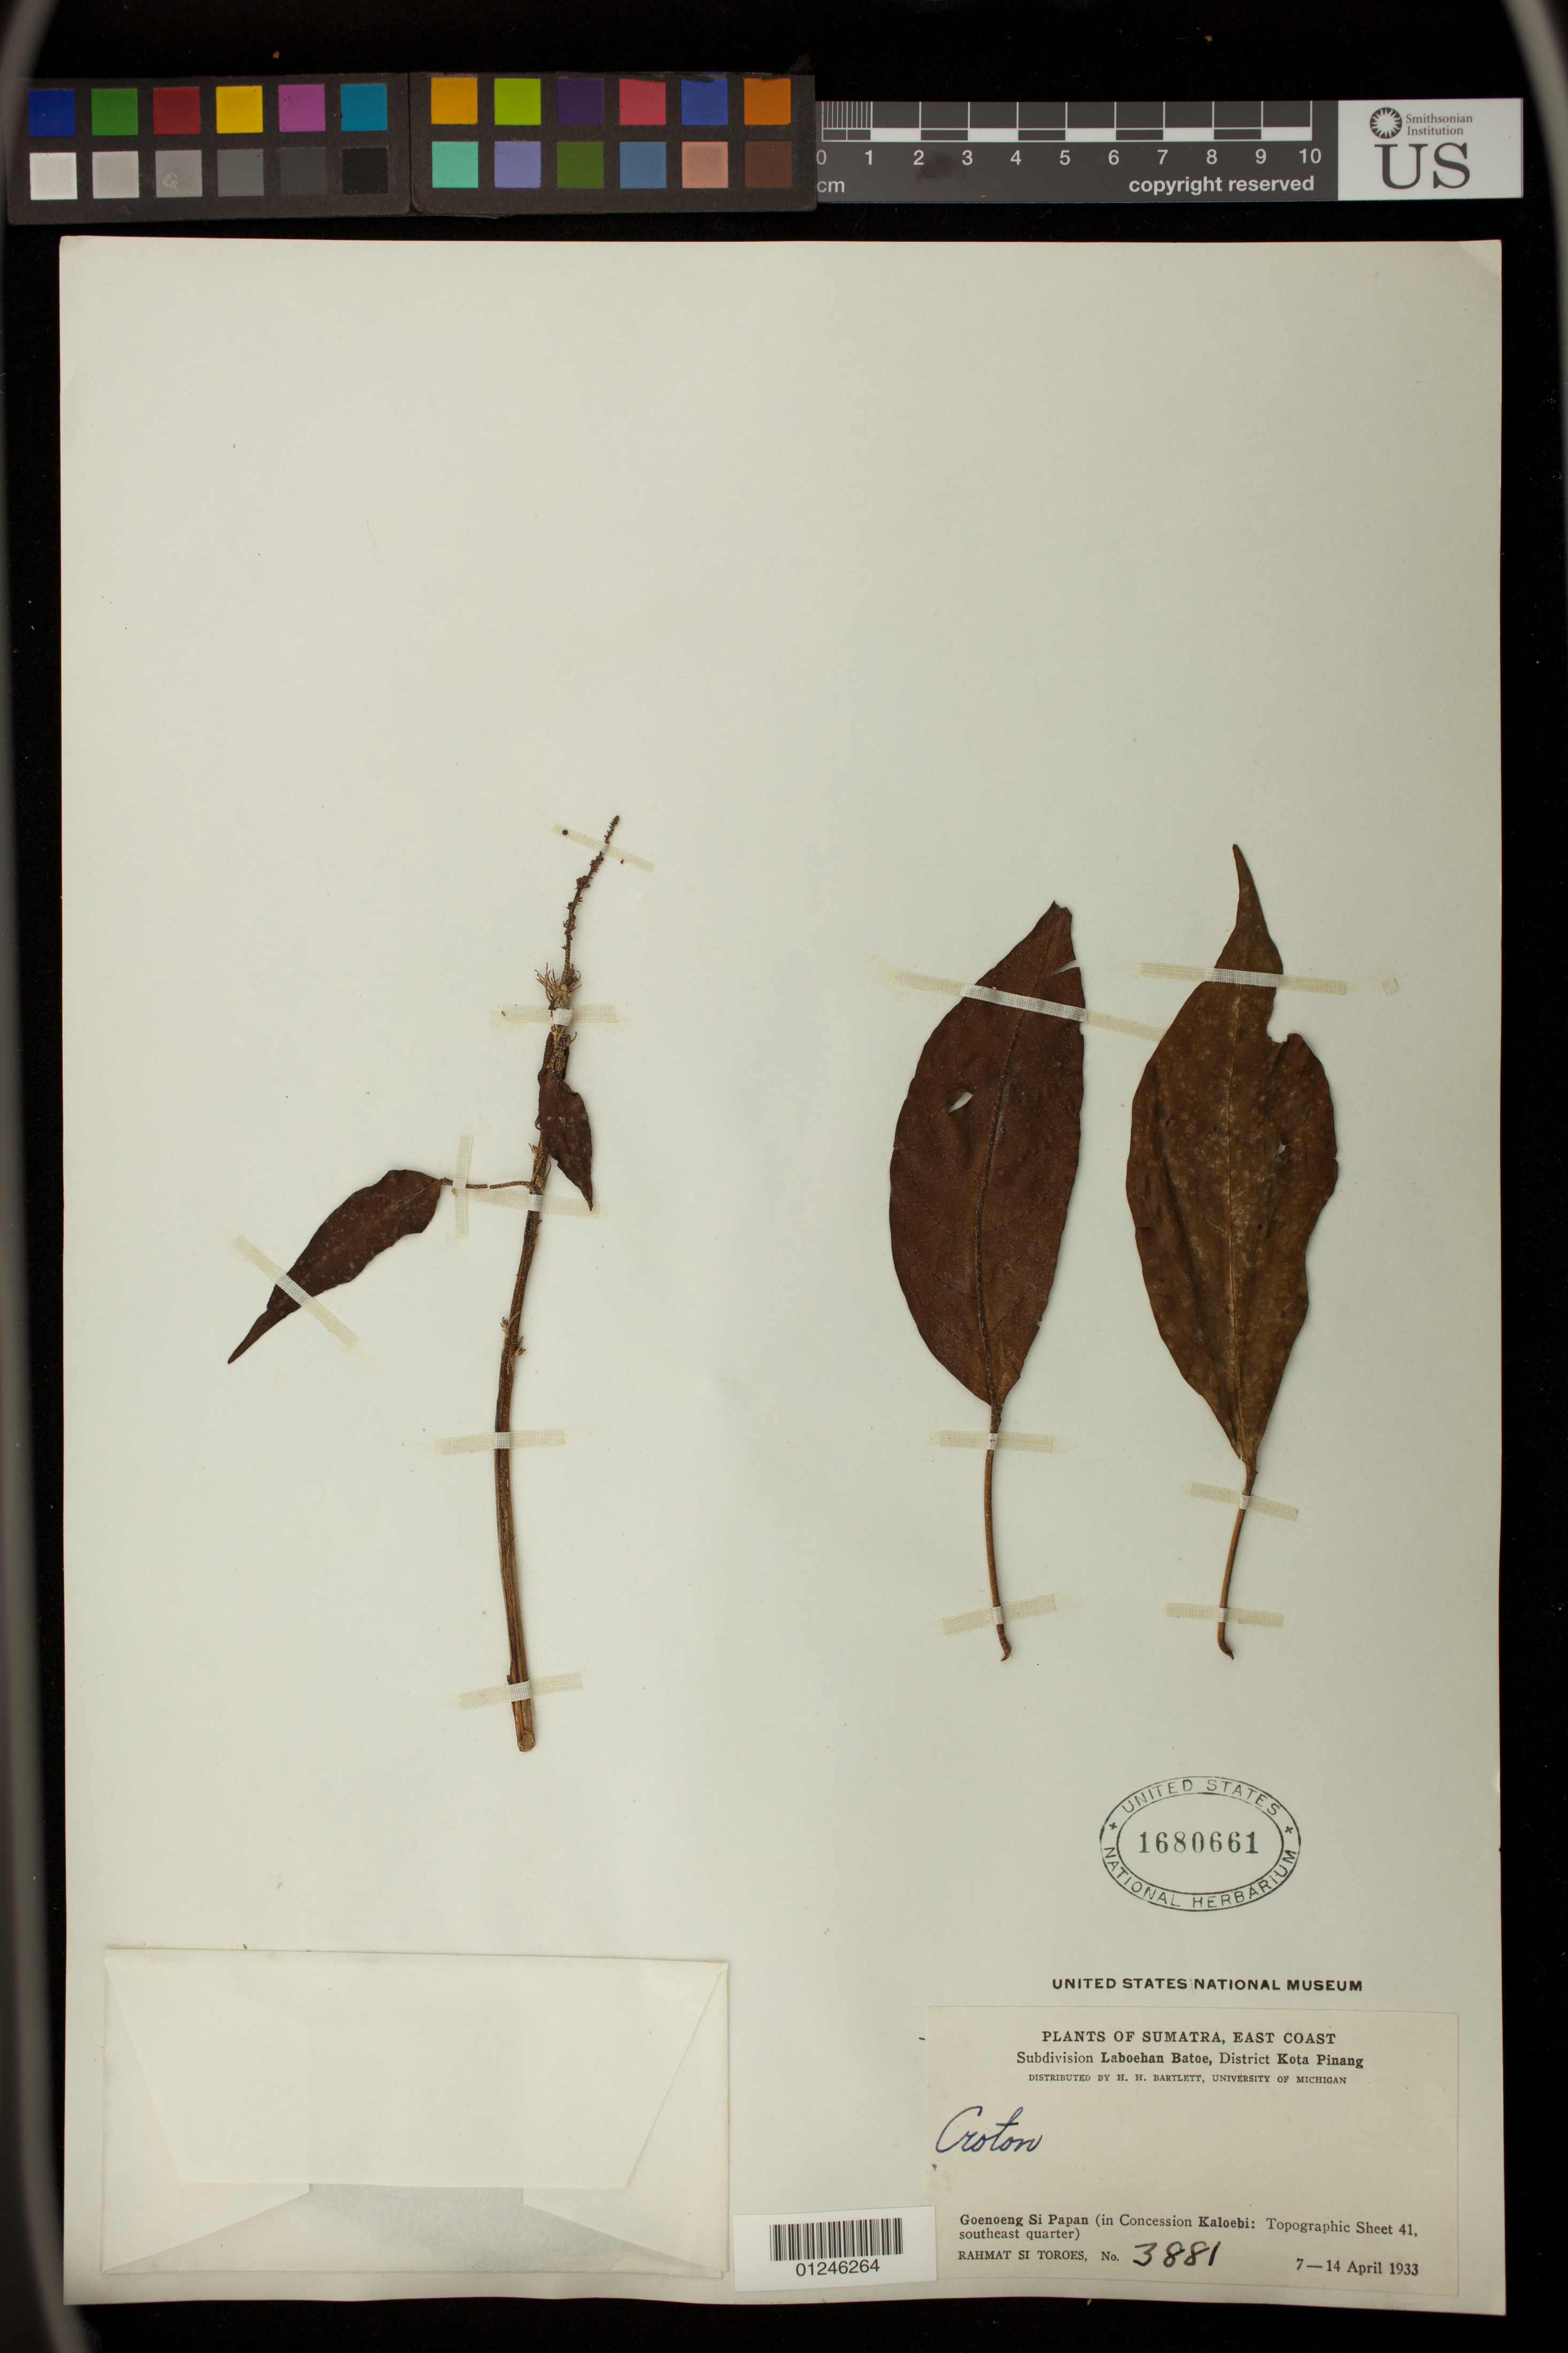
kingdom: Plantae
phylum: Tracheophyta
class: Magnoliopsida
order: Malpighiales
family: Euphorbiaceae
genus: Croton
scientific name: Croton sp.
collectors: Rahmat Si Boeea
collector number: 3881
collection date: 1933-04-07/1933-04-14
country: Indonesia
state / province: Sumatra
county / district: Sumatera Utara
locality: Subdivision Laboehan Batoe, District Kota Pinang.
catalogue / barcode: US 1680661